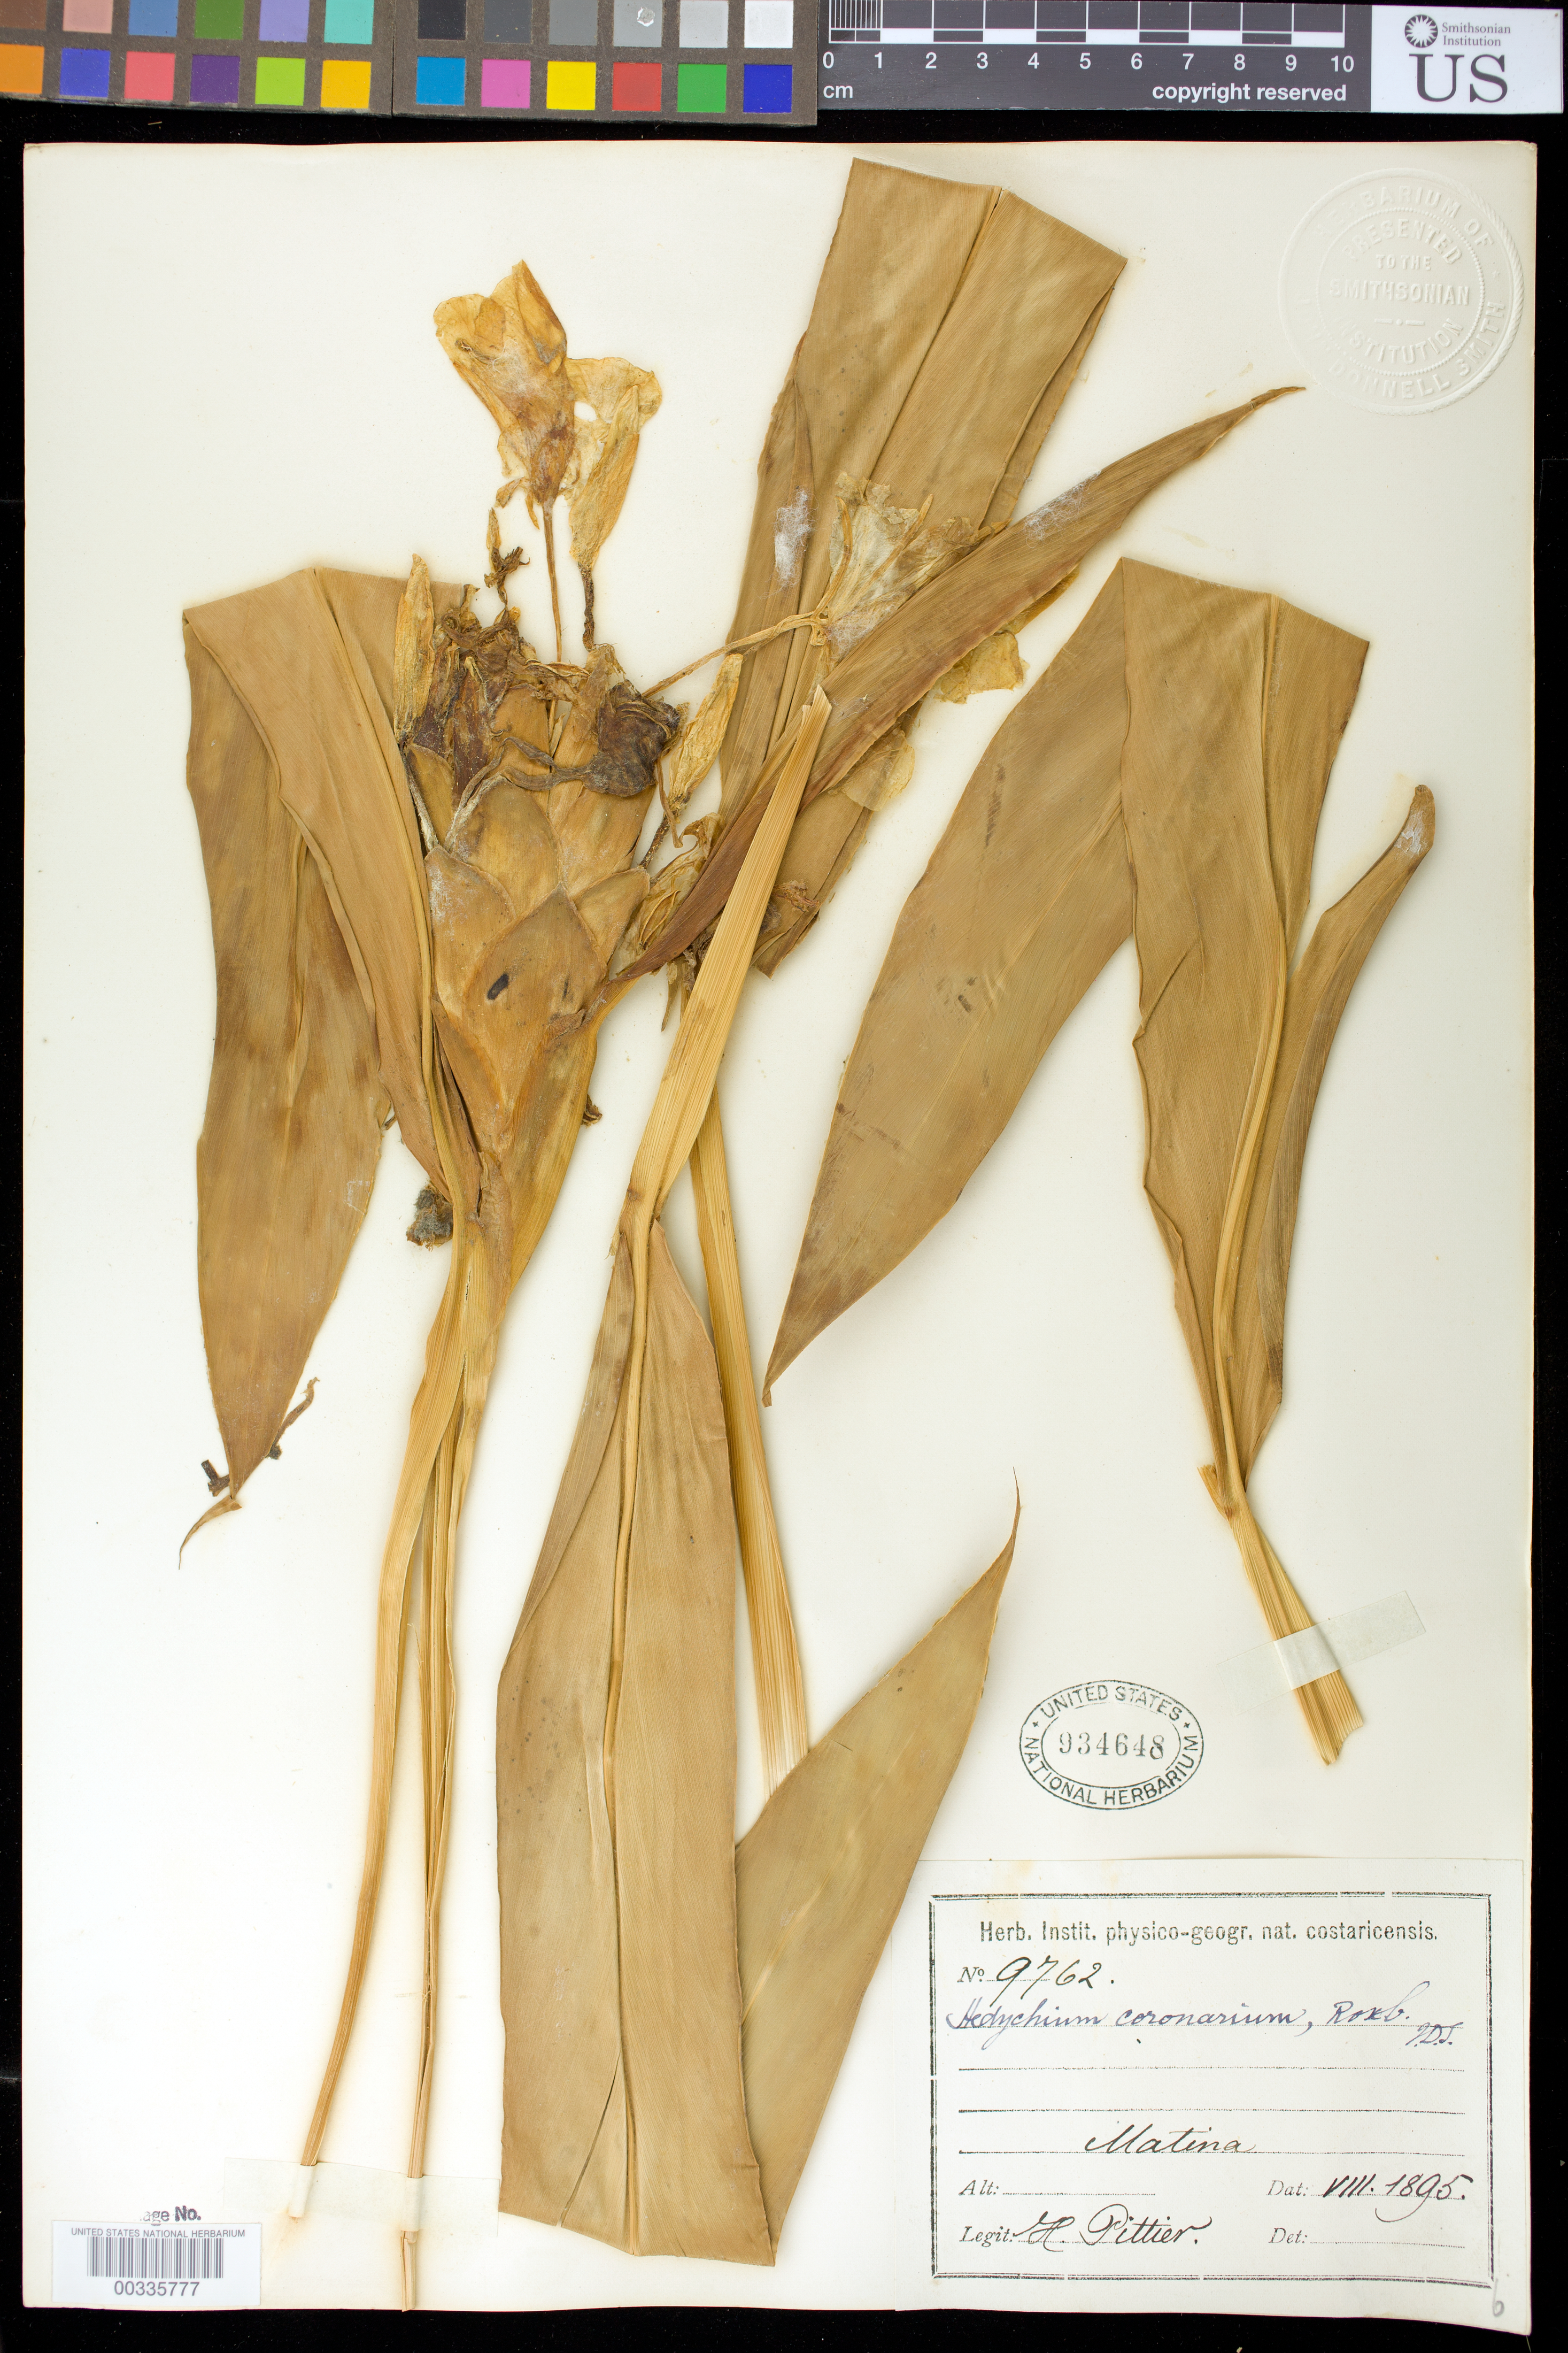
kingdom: Plantae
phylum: Tracheophyta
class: Liliopsida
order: Zingiberales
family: Zingiberaceae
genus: Hedychium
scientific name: Hedychium coronarium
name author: J. Koenig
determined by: Smith, Lyman B., (US), NMNH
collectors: H. F. Pittier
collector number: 9762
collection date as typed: Aug 1895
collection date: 1895-08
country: Costa Rica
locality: Matina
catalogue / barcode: US 934648